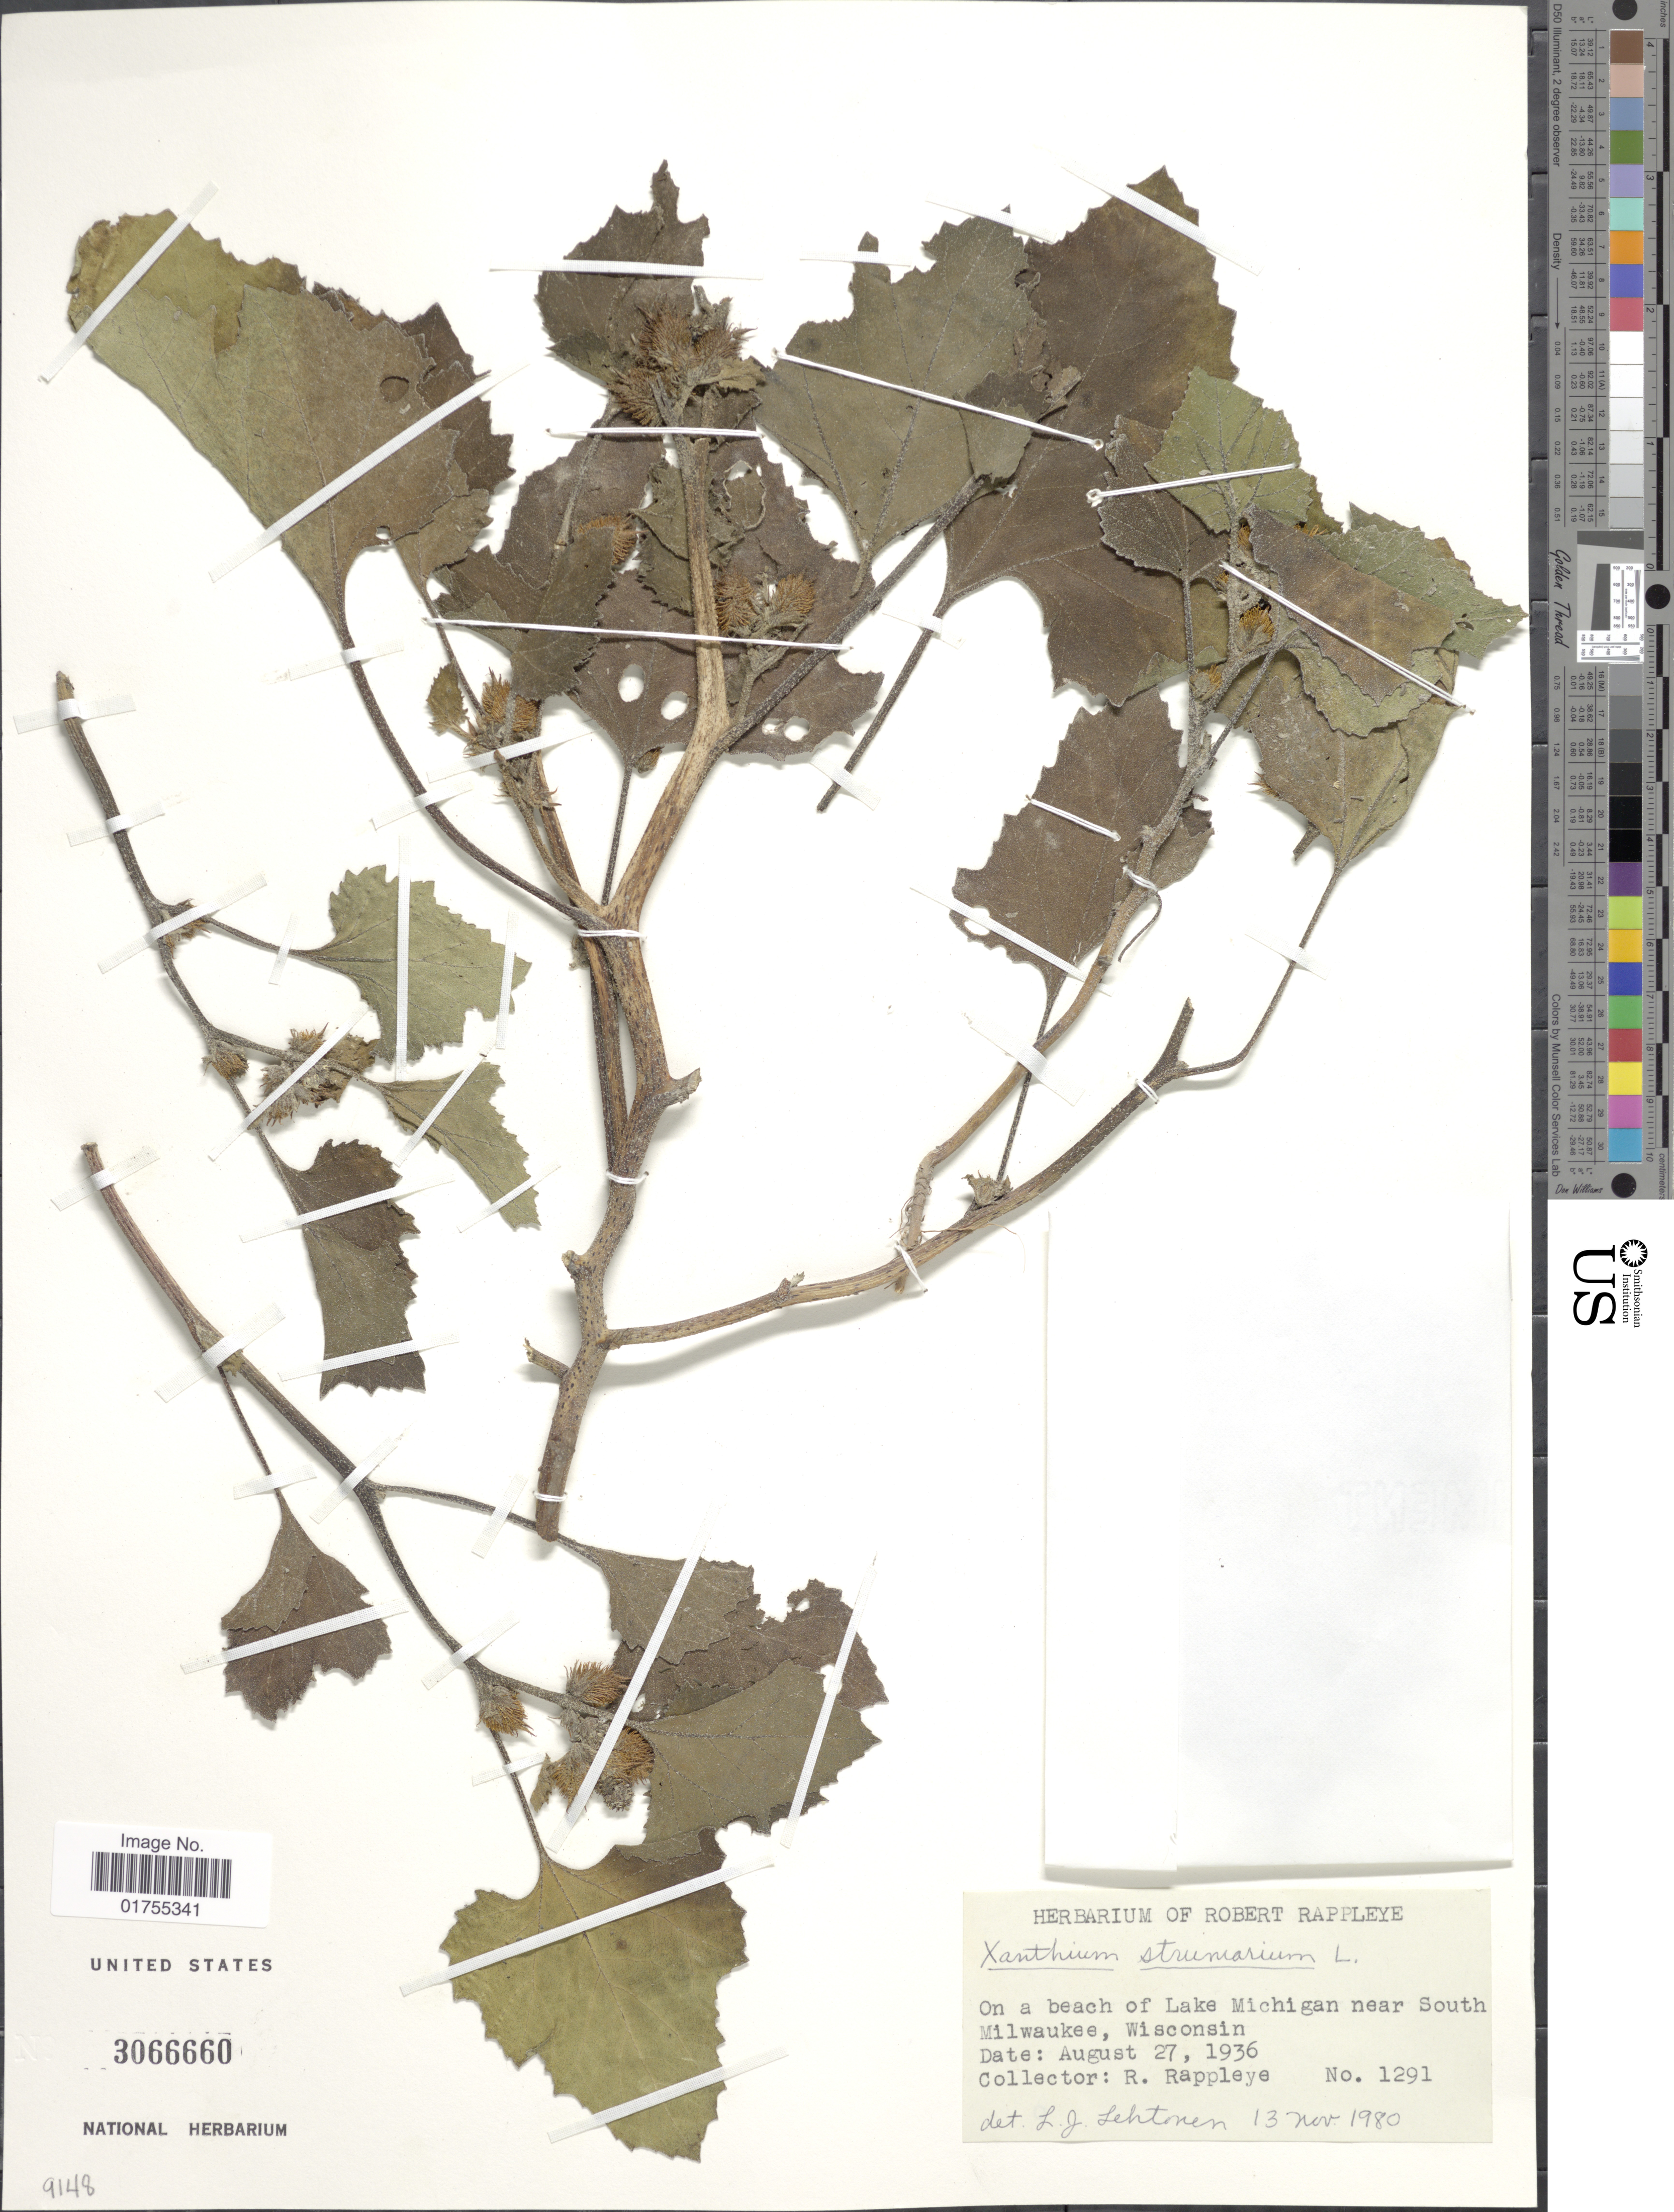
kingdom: Plantae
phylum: Tracheophyta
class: Magnoliopsida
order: Asterales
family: Asteraceae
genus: Xanthium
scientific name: Xanthium strumarium var. canadense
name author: (Mill.) Torr. & A. Gray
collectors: R. Rappleye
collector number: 1291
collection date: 1936-08-27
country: United States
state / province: Wisconsin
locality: On a beach of Lake Michigan near South Milwaukee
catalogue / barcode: US 3066660